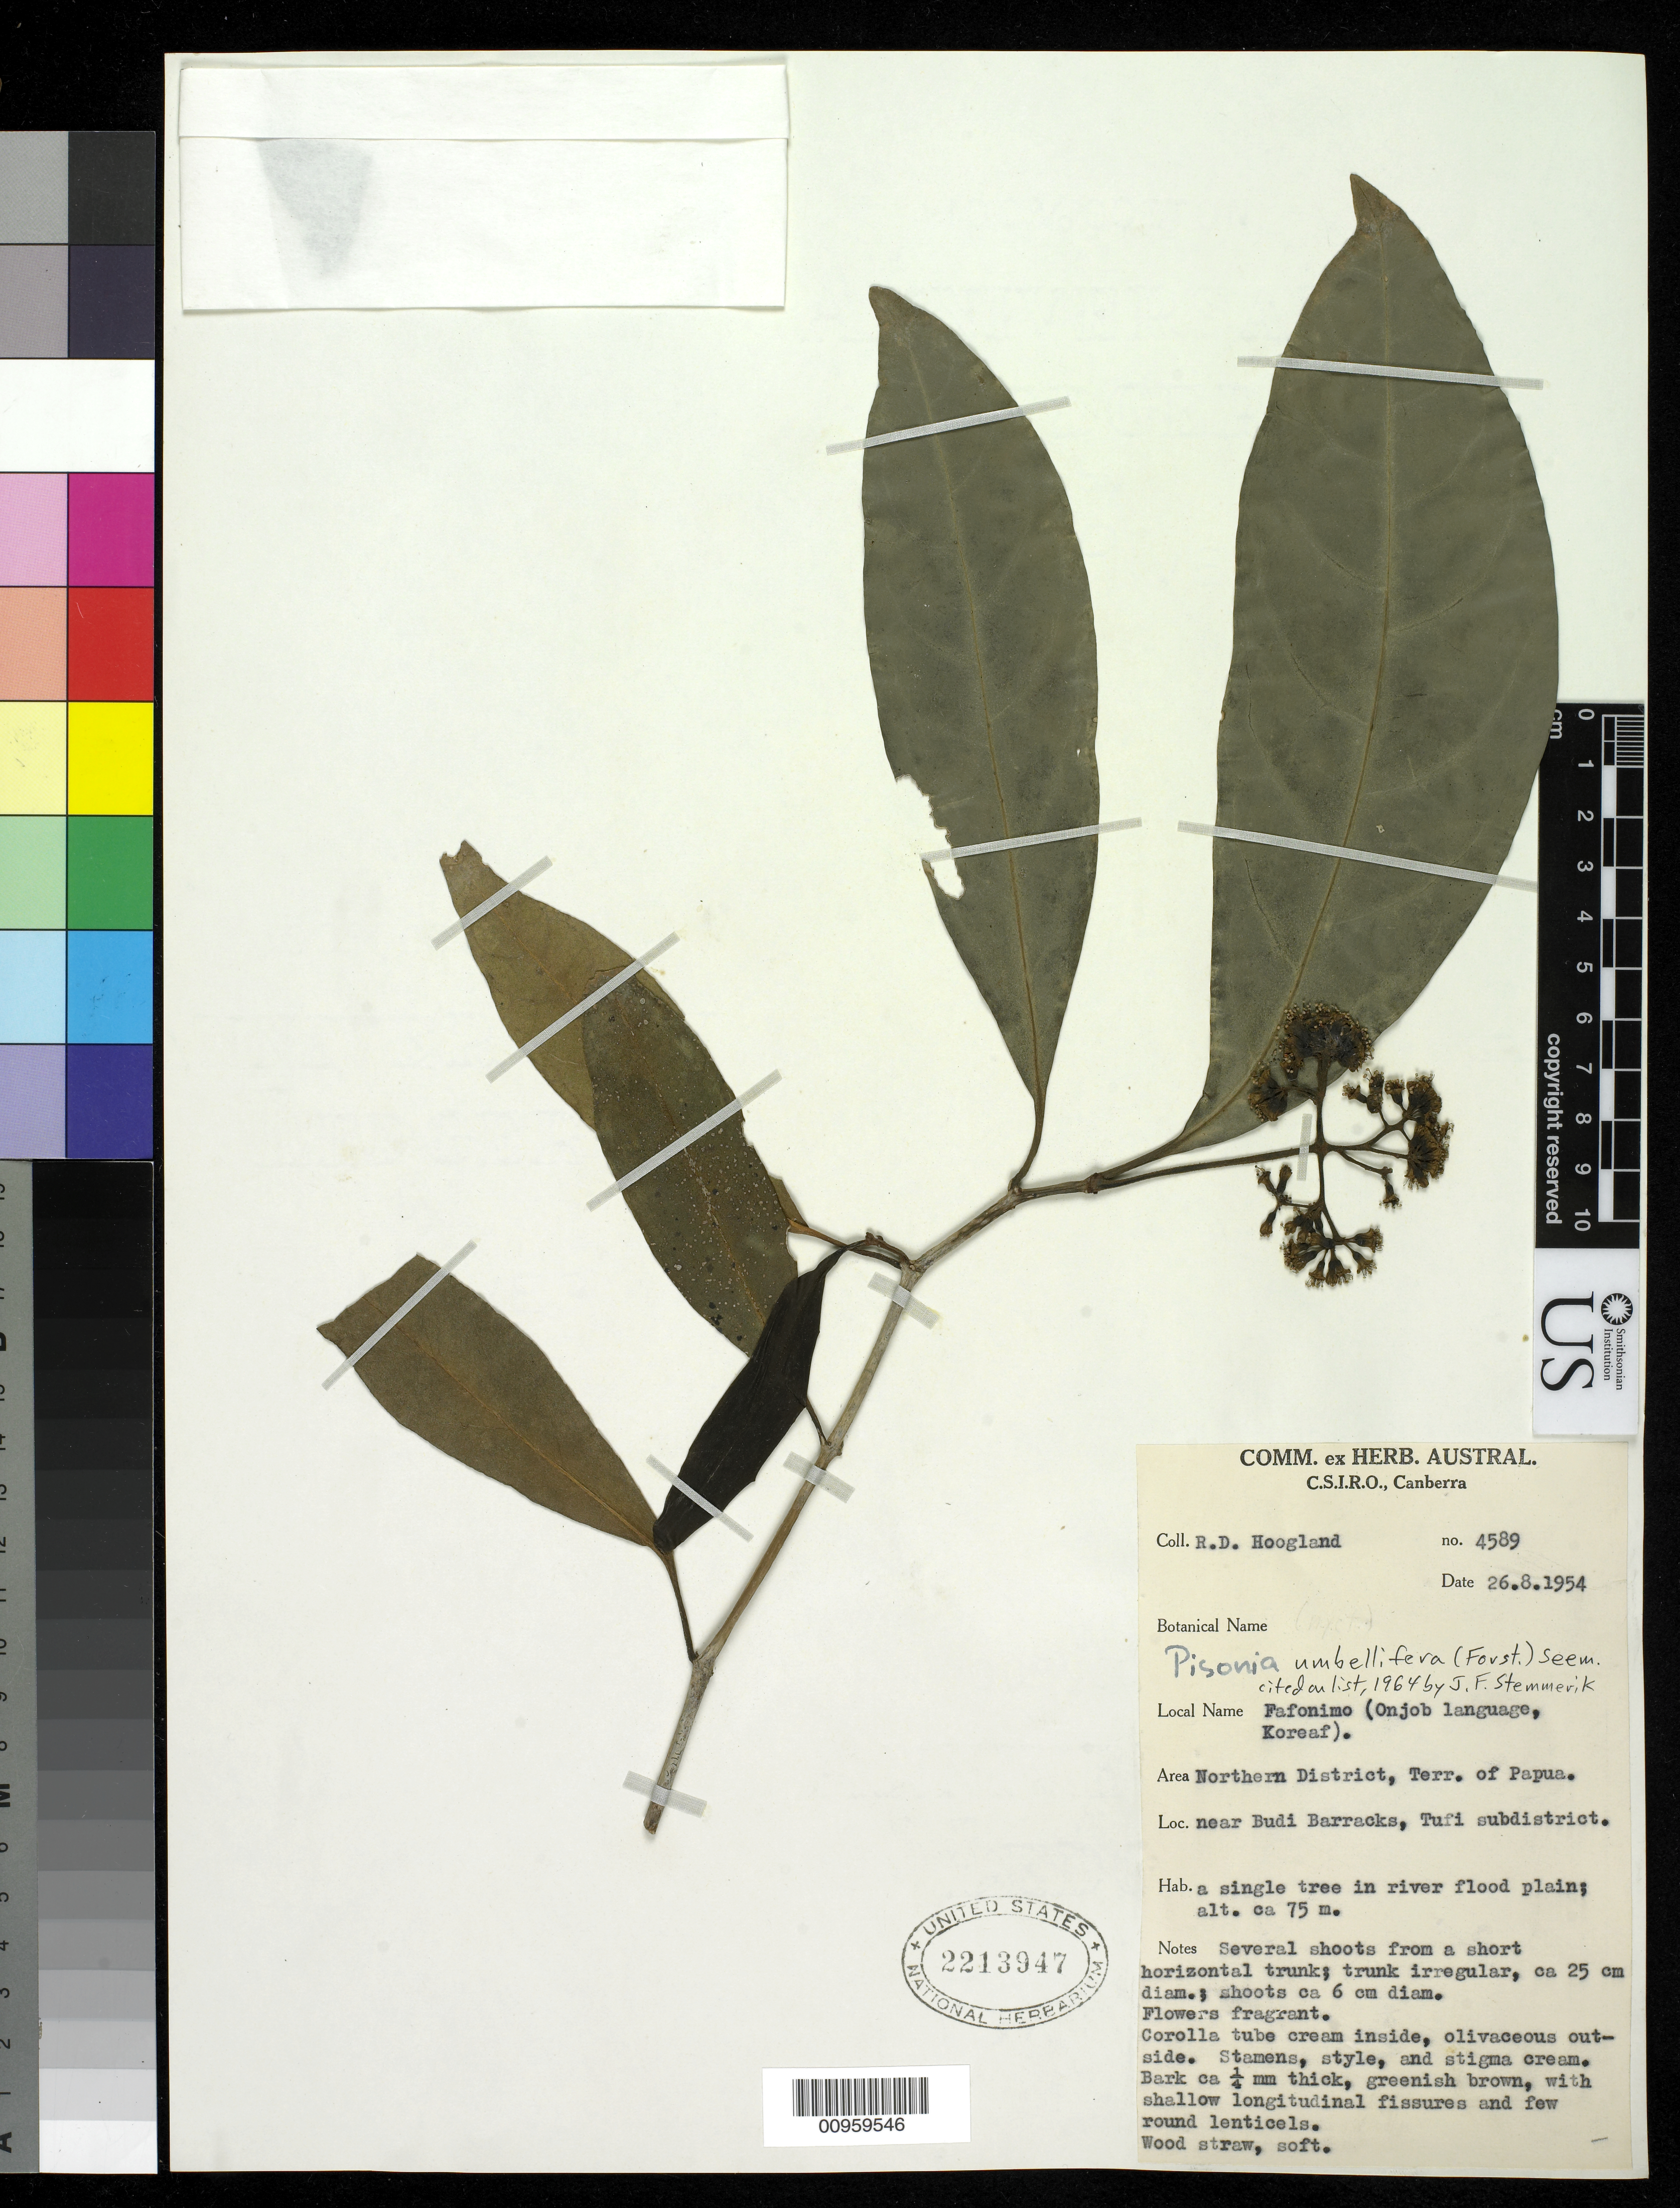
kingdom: Plantae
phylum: Tracheophyta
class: Magnoliopsida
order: Caryophyllales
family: Nyctaginaceae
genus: Pisonia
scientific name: Pisonia umbellifera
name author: (J.R. Forst. & G. Forst.) Seem.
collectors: R. D. Hoogland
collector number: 4589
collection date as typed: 26 Aug 1954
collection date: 1954-08-26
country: Papua New Guinea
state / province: Northern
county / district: Tufi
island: New Guinea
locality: Near Budi Barracks, Tufi subdistrict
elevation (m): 75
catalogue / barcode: US 2213947